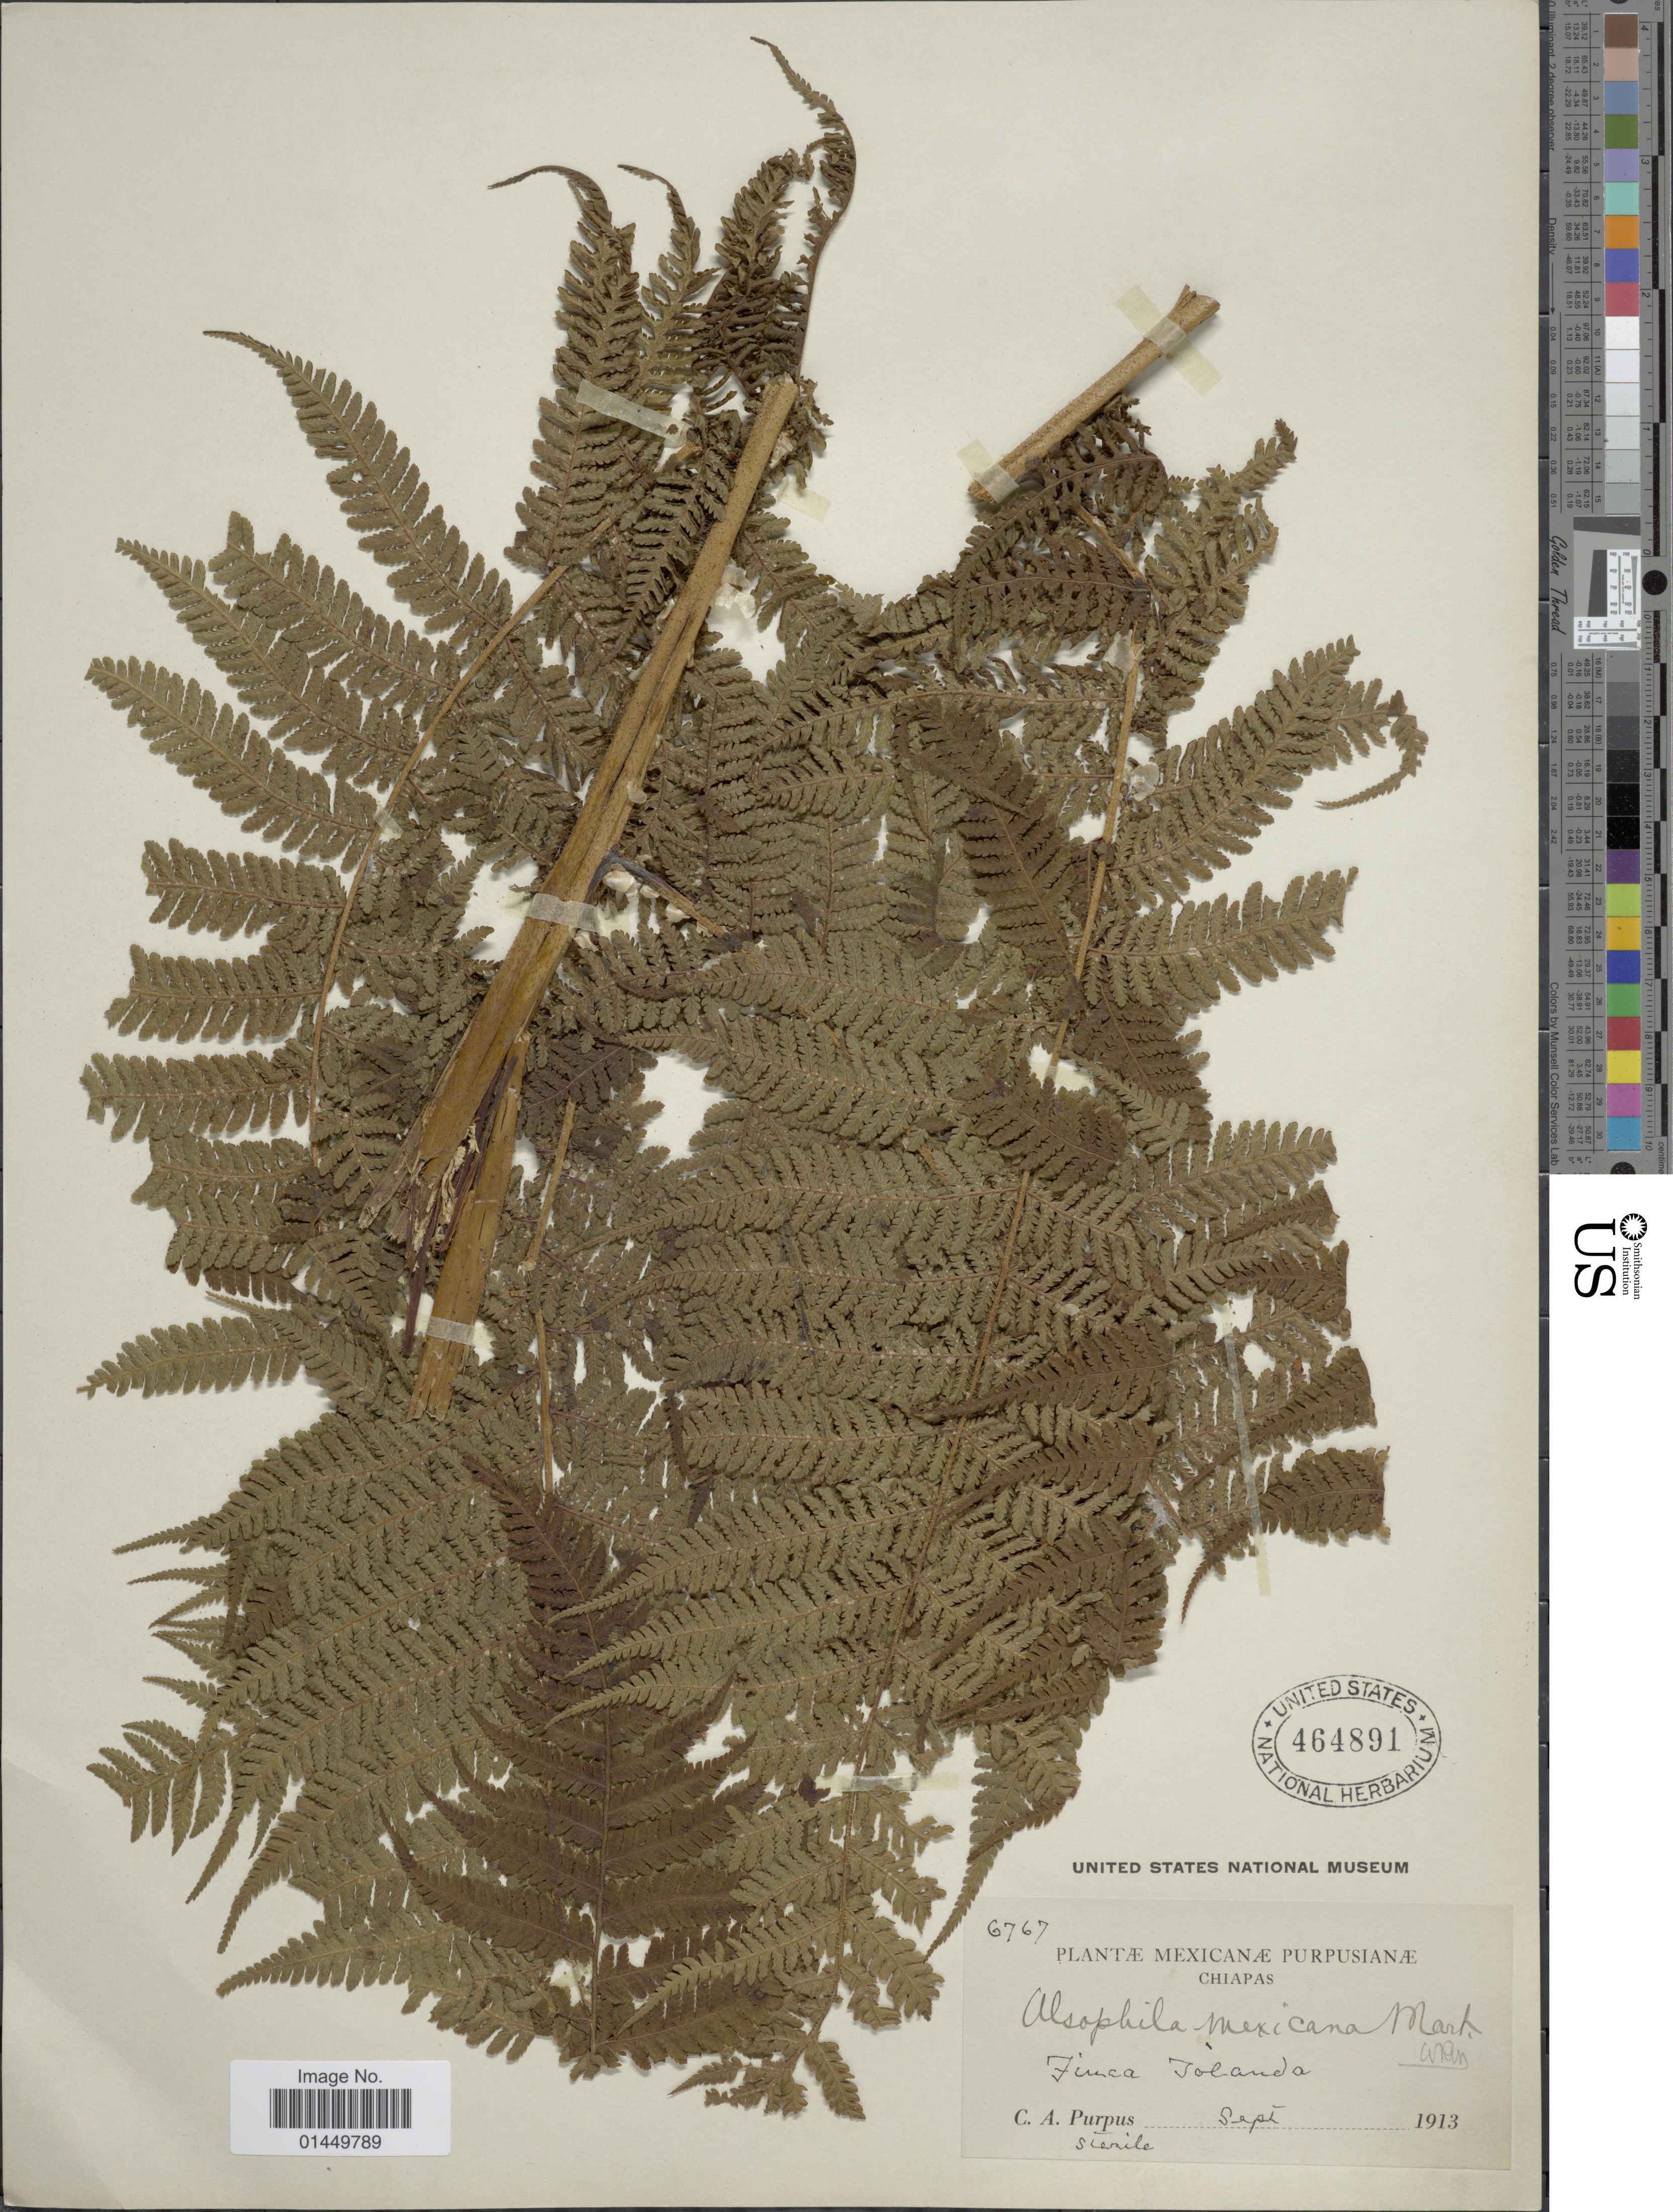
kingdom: Plantae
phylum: Tracheophyta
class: Polypodiopsida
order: Cyatheales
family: Cyatheaceae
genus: Cyathea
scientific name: Cyathea valdecrenata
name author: Domin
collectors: C. A. Purpus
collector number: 6767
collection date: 1913-09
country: Mexico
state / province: Chiapas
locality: Finca Tolanda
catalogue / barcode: US 464891